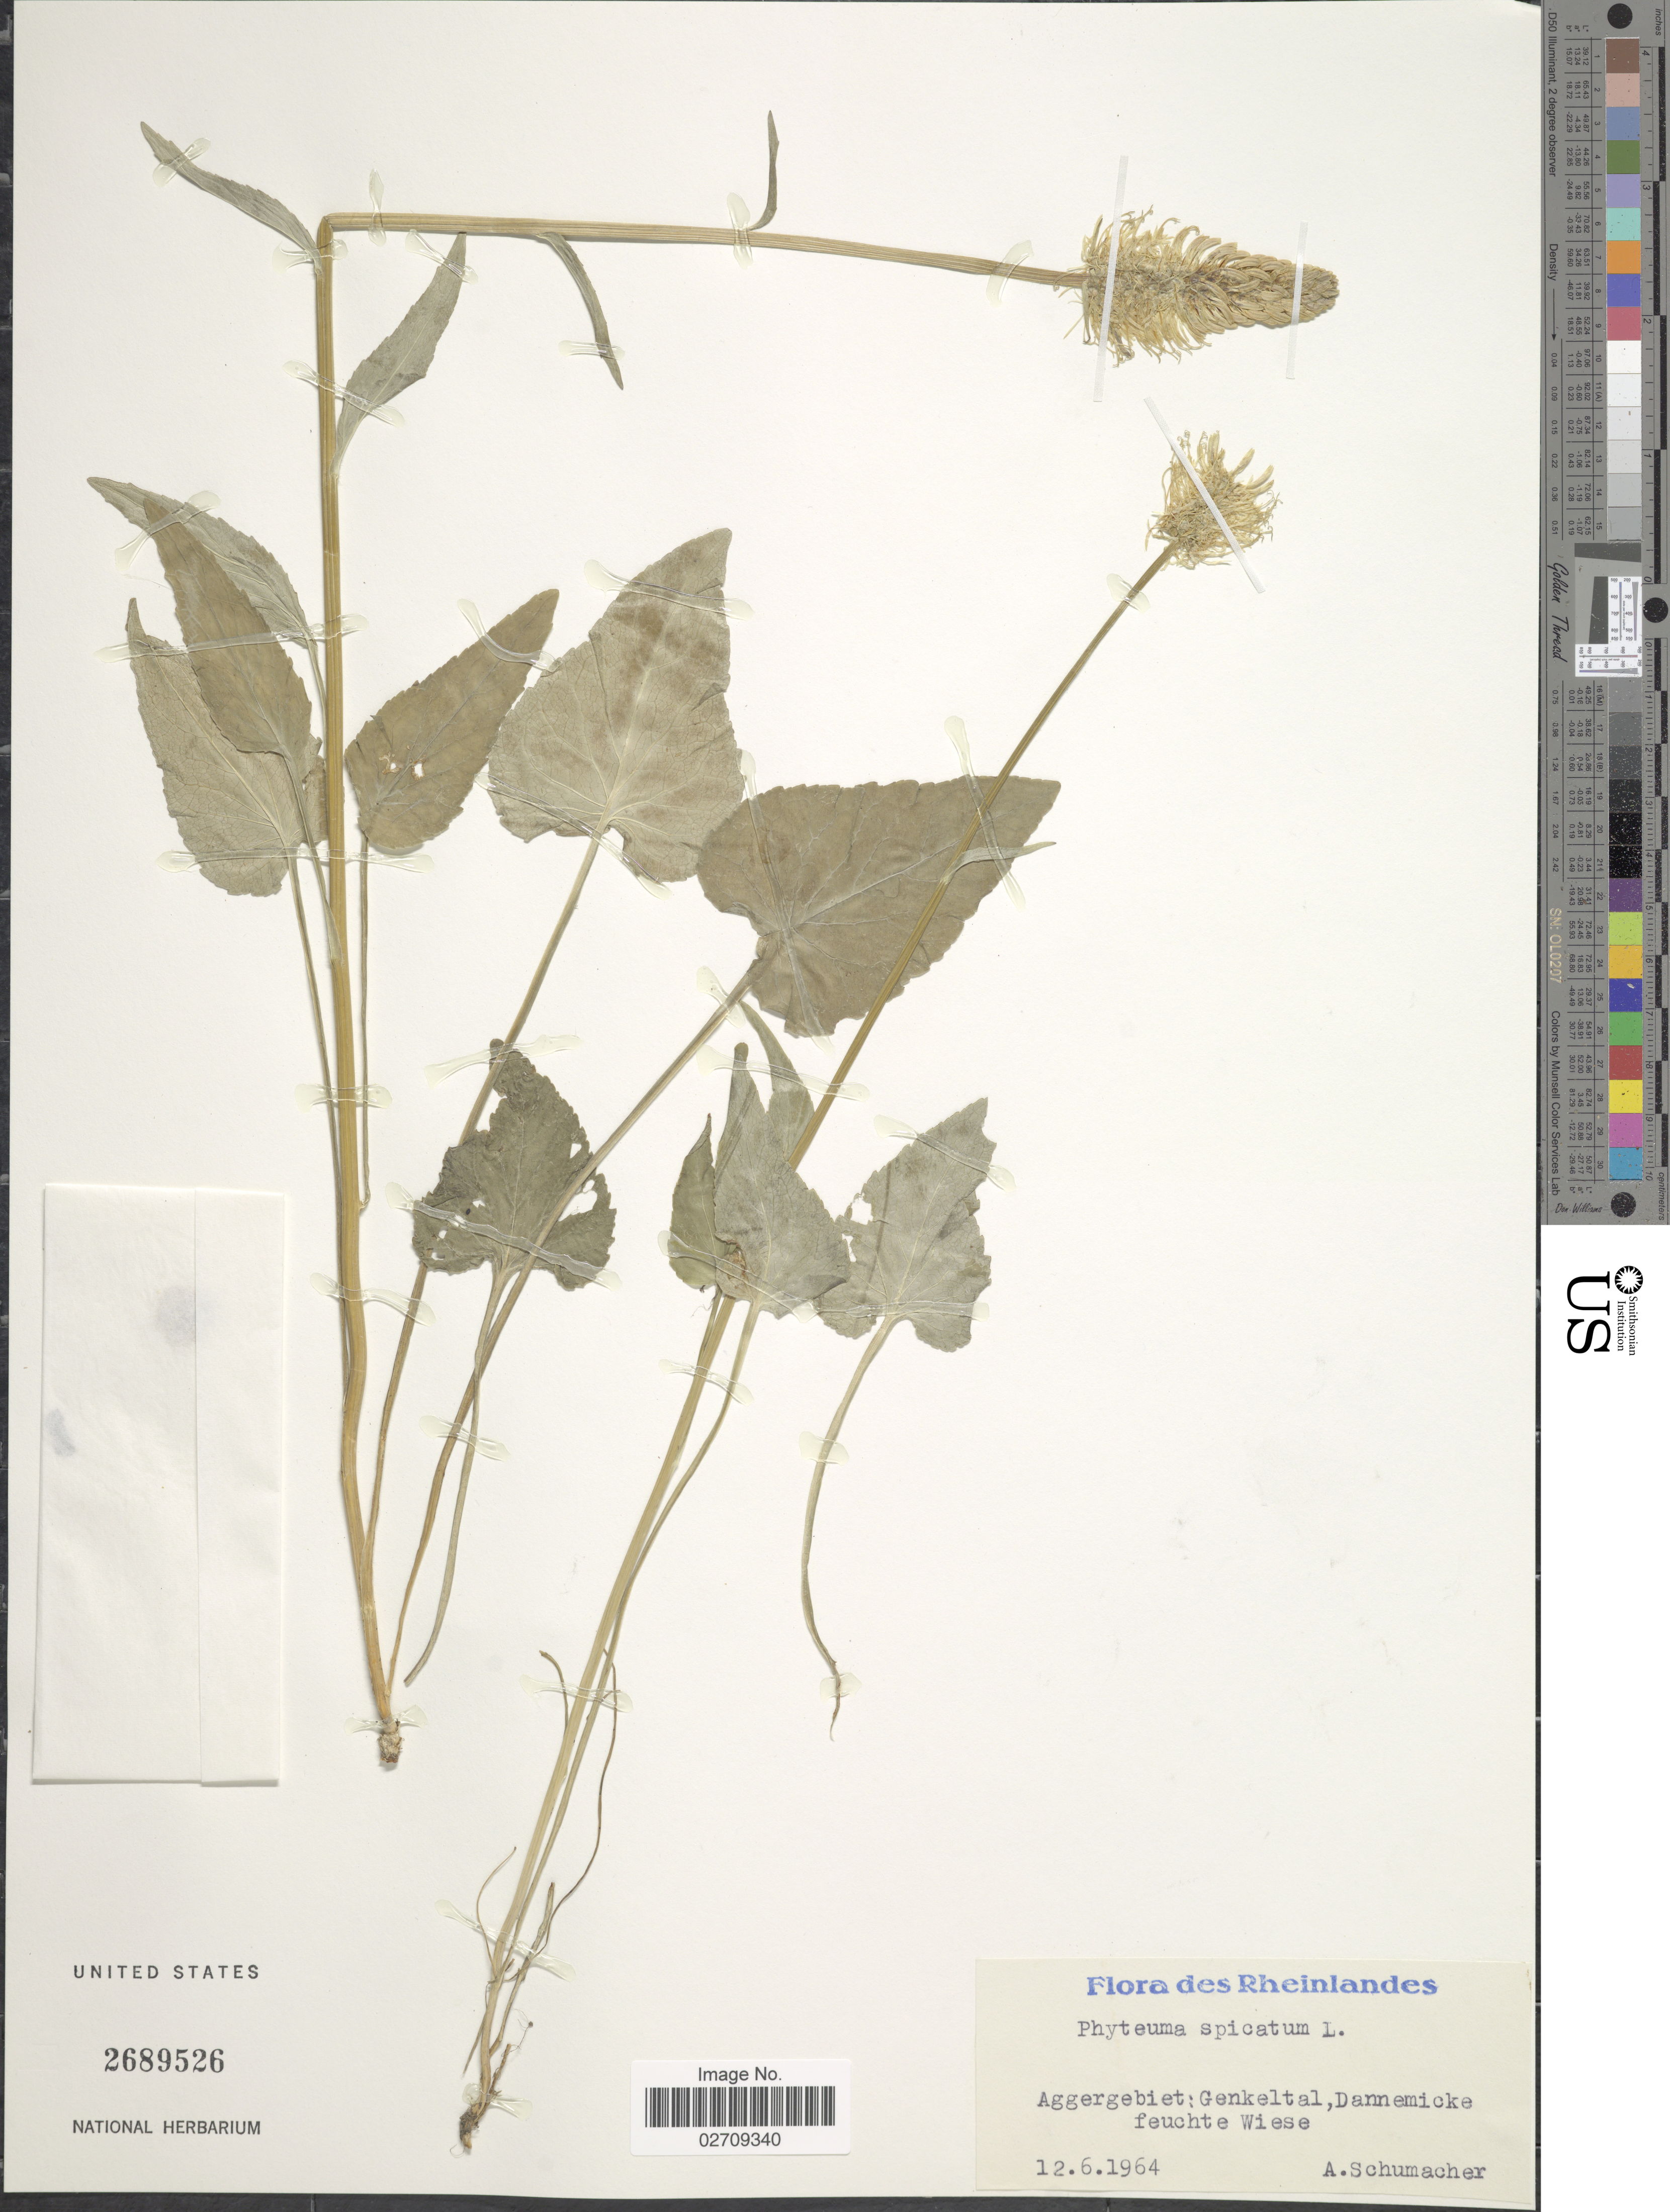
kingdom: Plantae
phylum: Tracheophyta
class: Magnoliopsida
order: Asterales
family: Campanulaceae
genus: Phyteuma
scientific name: Phyteuma spicatum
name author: L.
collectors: A. Schumacher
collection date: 1964-06-12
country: Germany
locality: Rheinlandes. Aggergebiet: Genkeltal, Dannemicke feuchte Wiese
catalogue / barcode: US 2689526